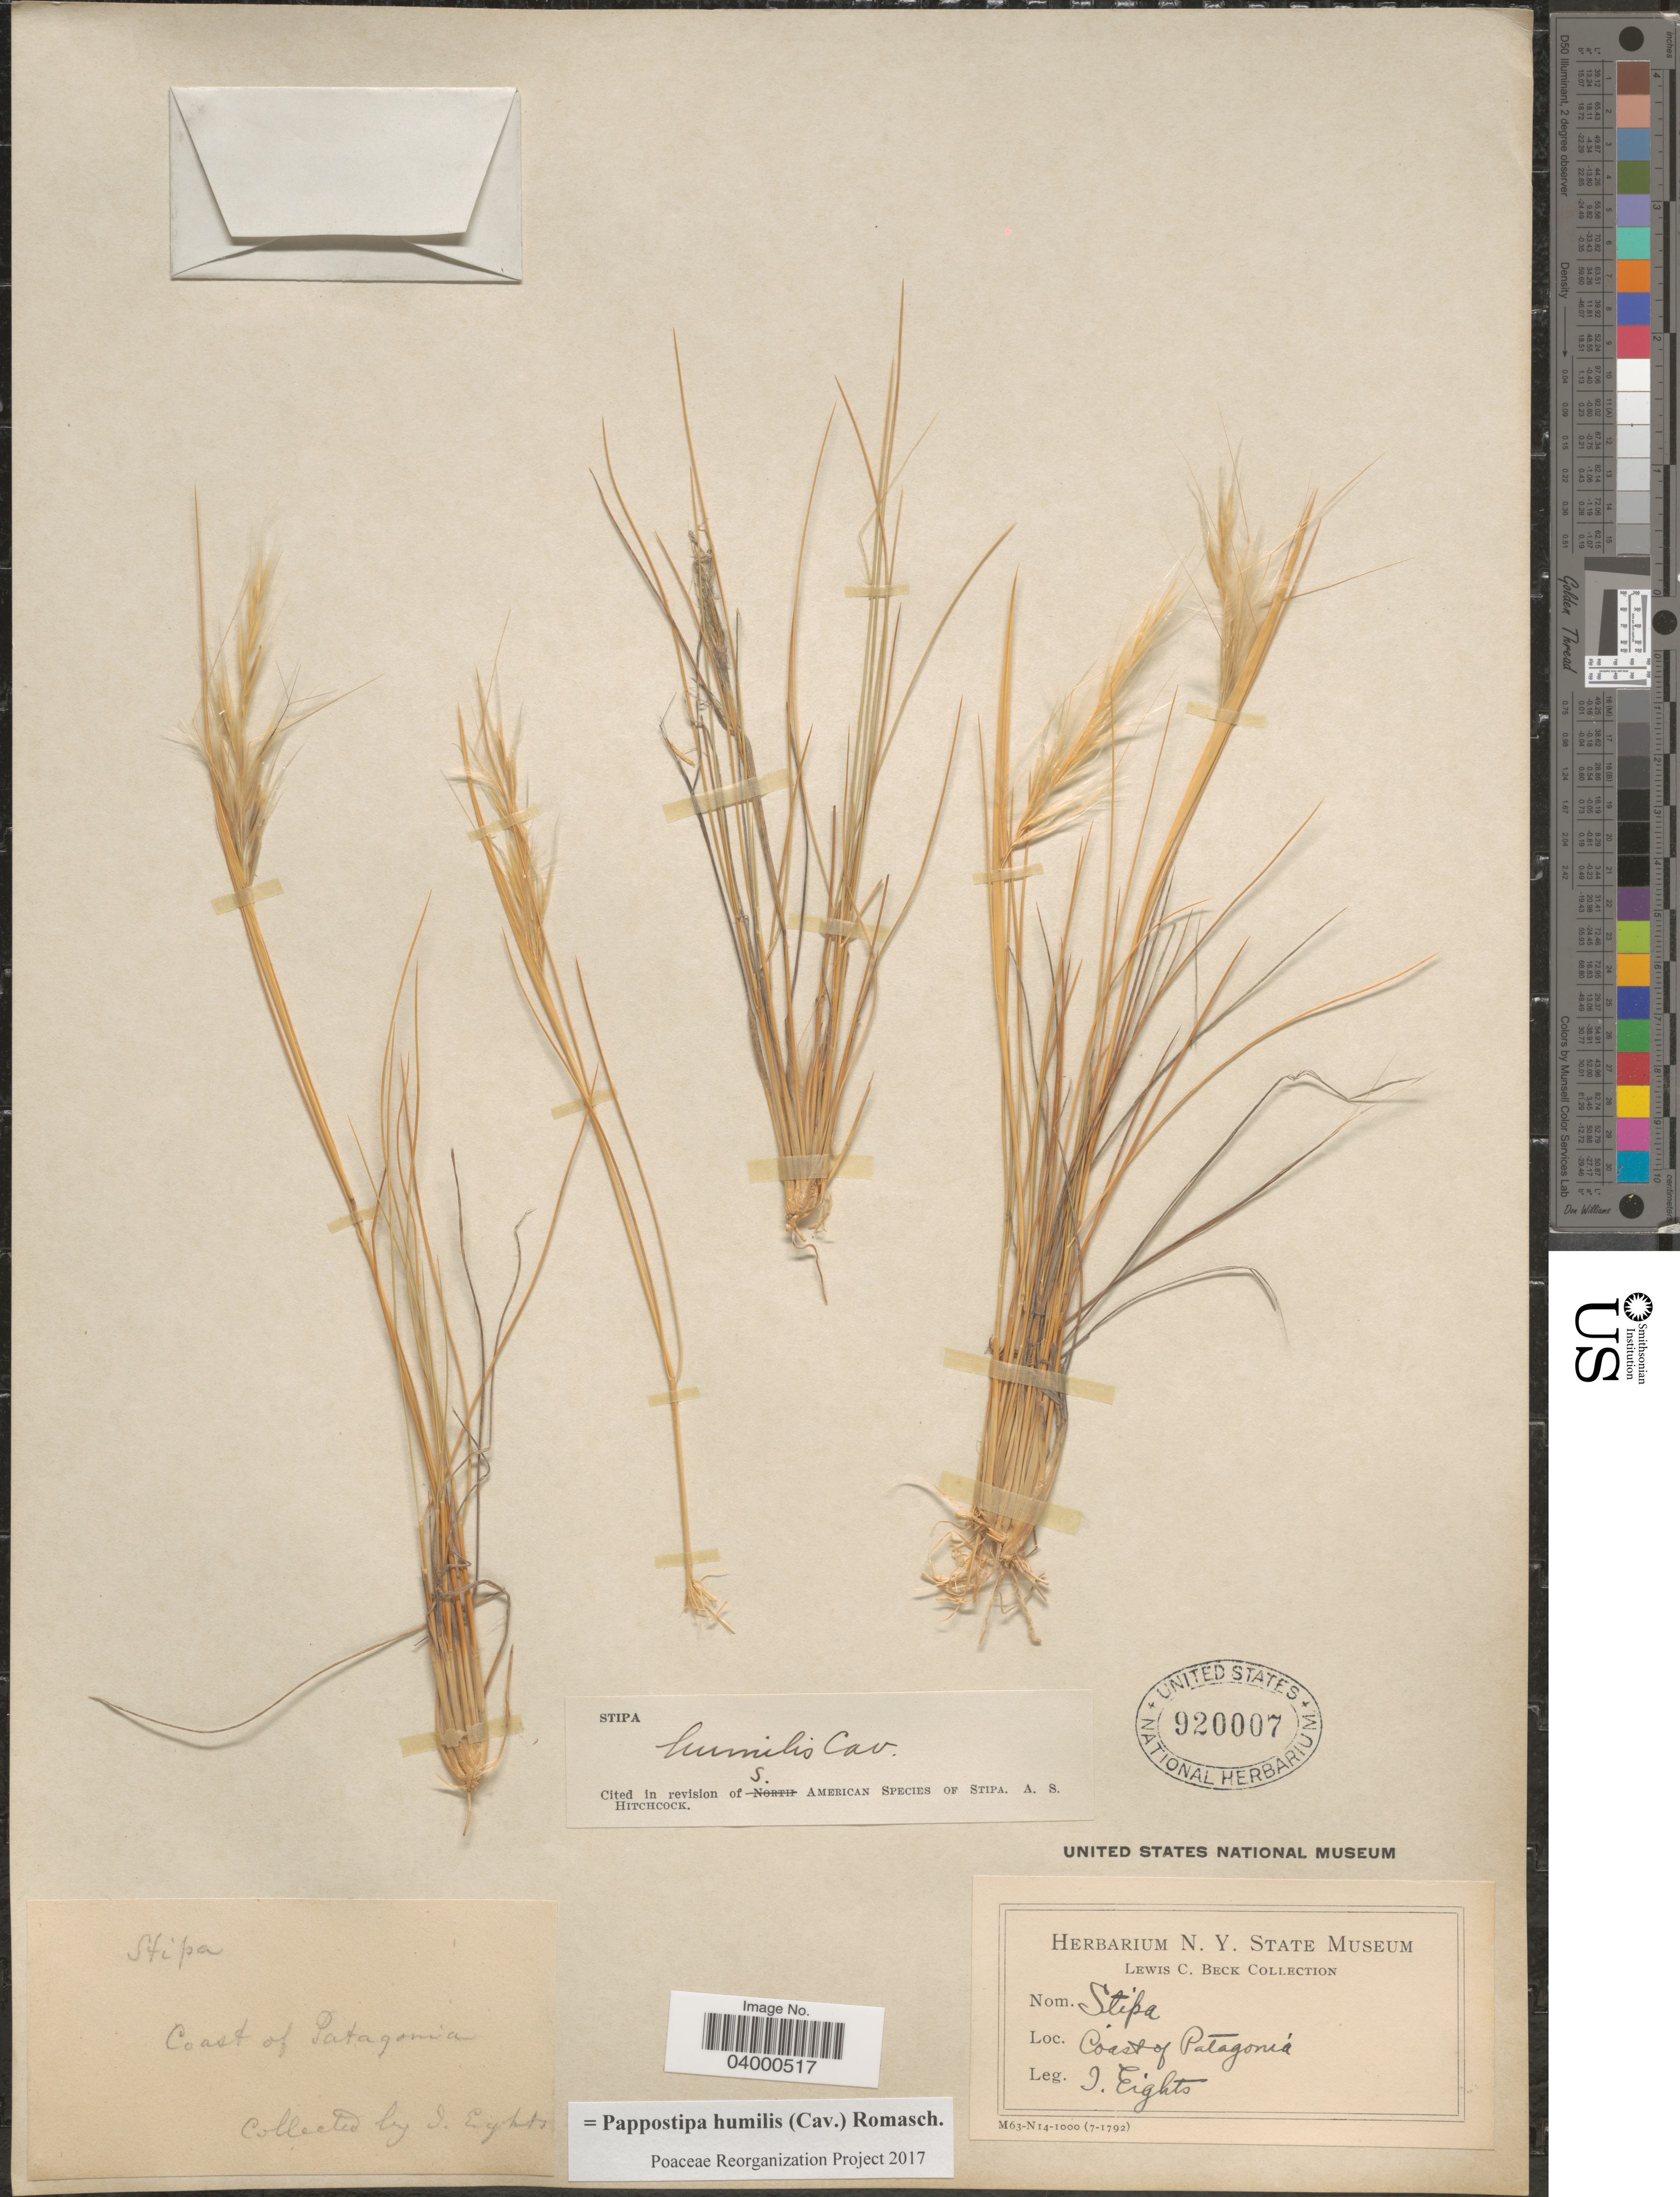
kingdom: Plantae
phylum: Tracheophyta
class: Liliopsida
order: Poales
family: Poaceae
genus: Pappostipa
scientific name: Pappostipa humilis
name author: (Cav.) Romasch.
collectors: J. Eights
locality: Coast of Patagonia.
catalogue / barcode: US 920007